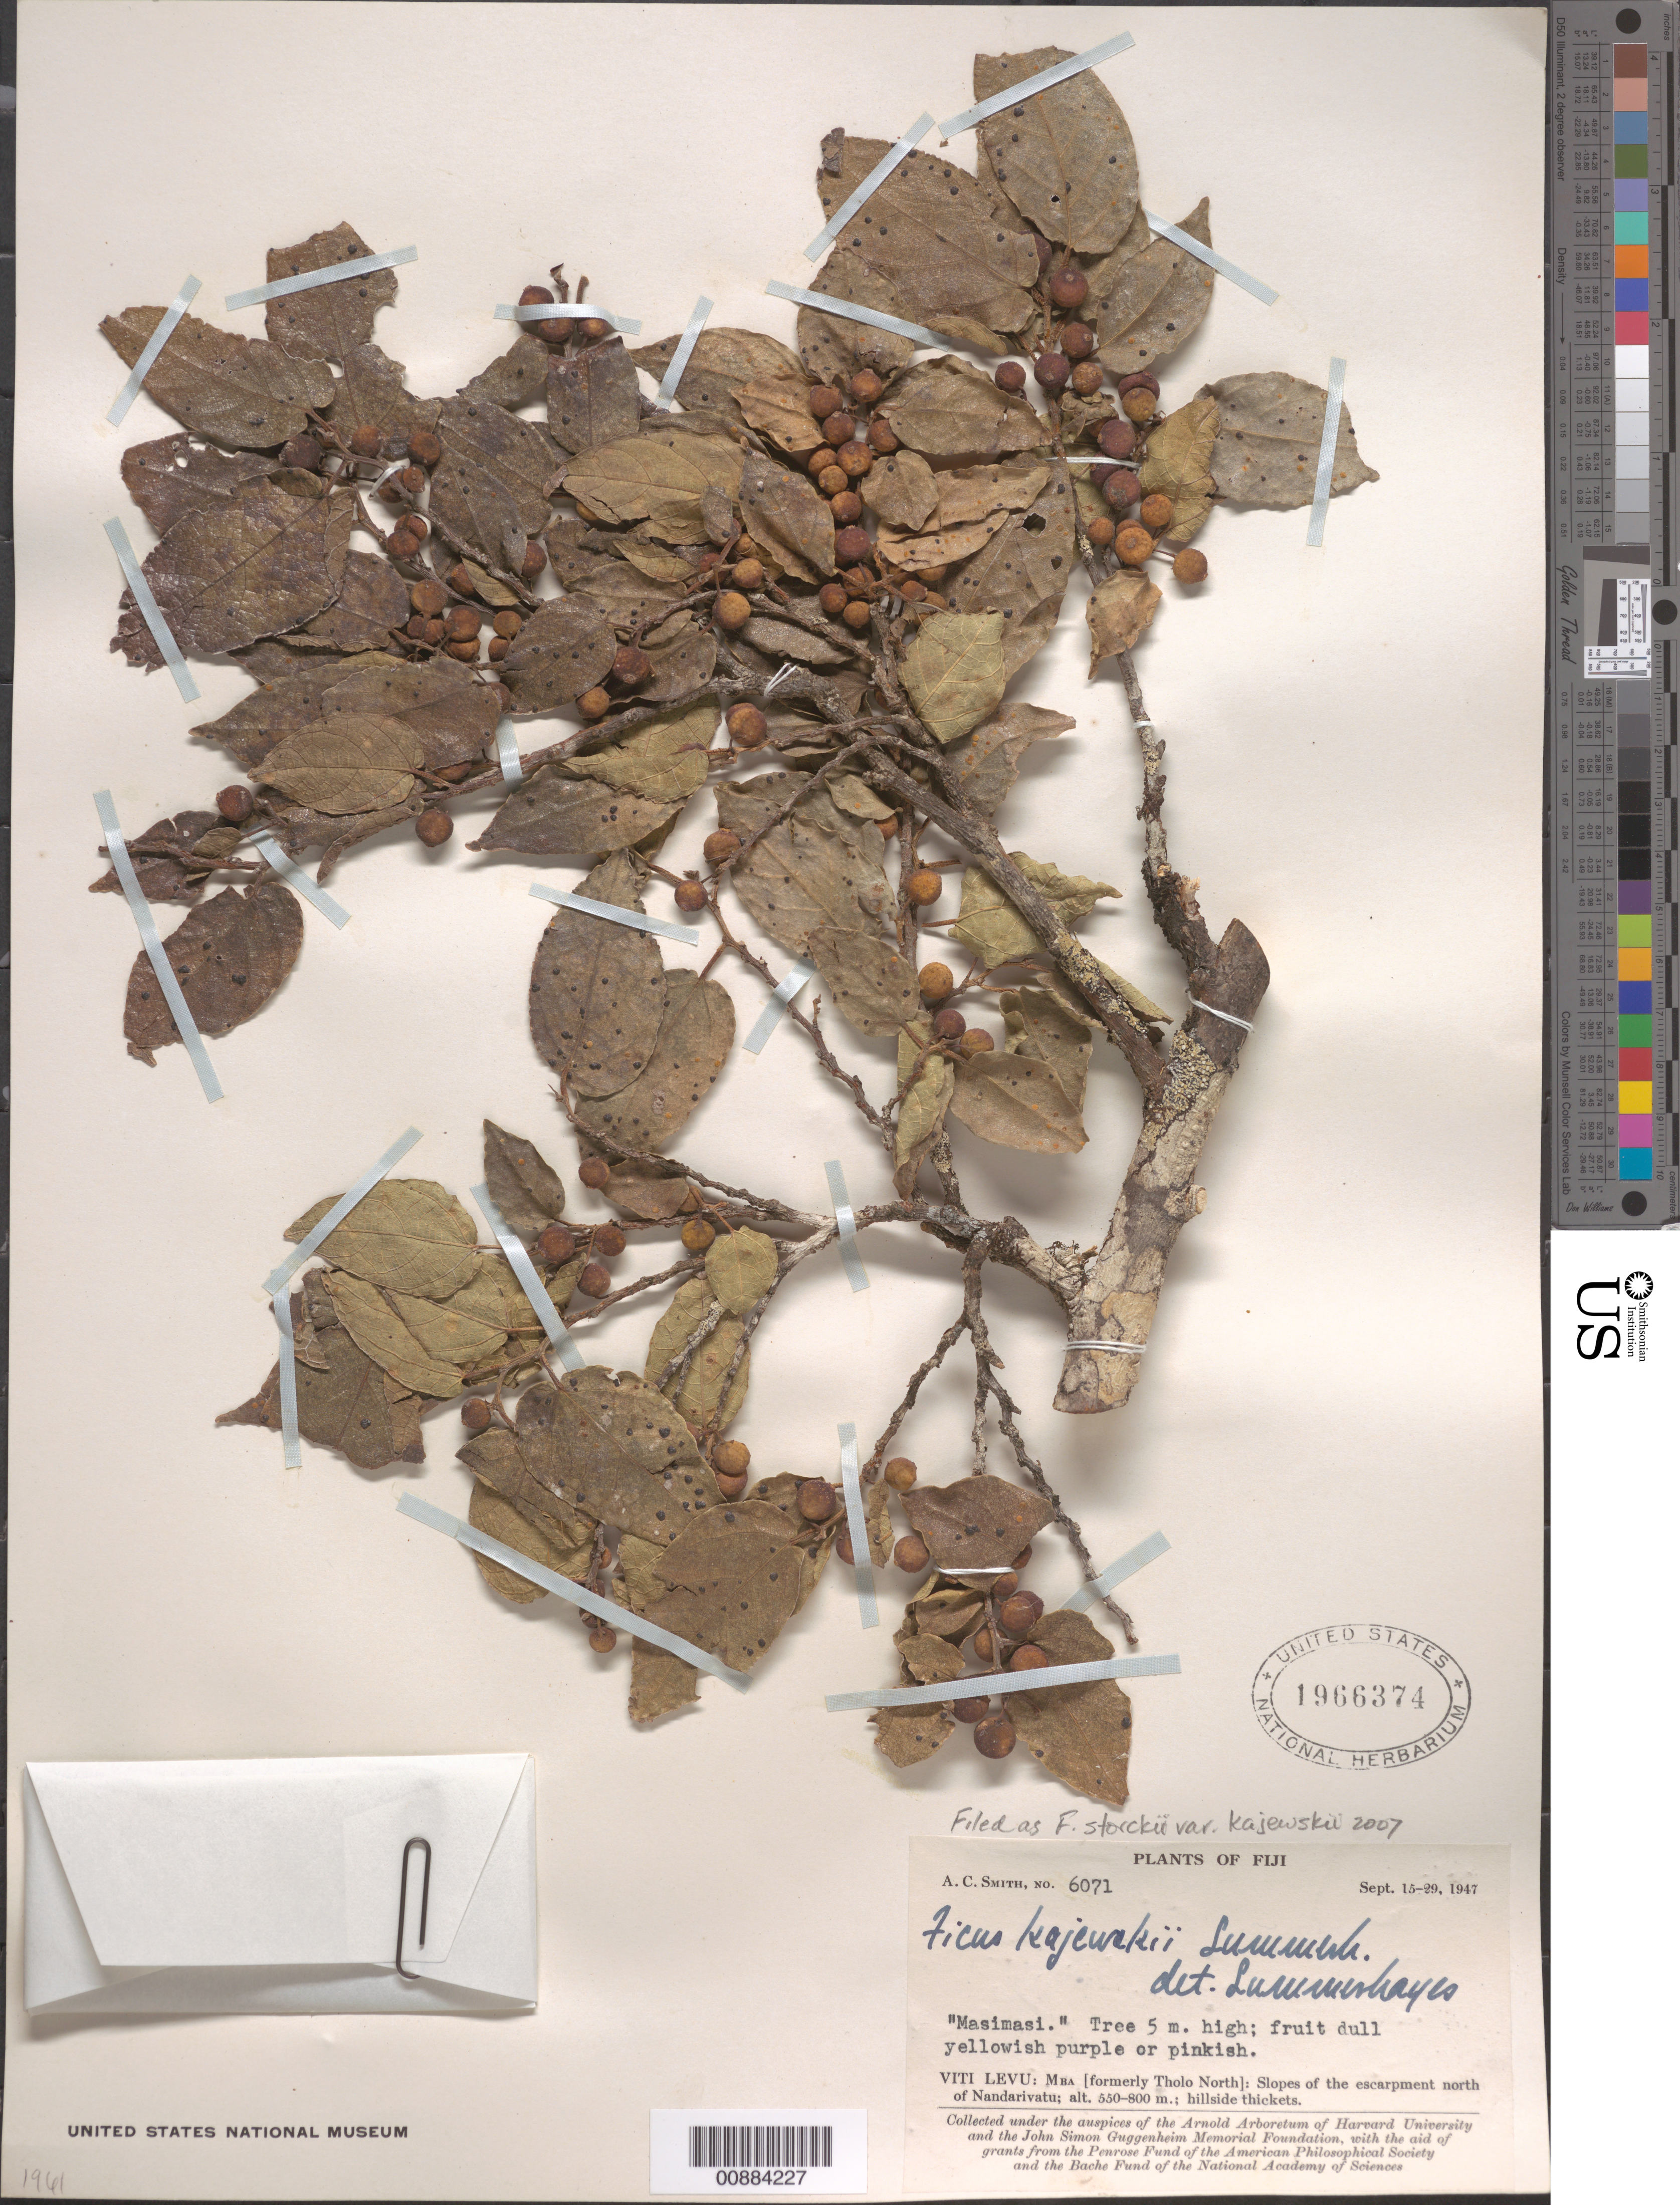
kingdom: Plantae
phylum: Tracheophyta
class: Magnoliopsida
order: Rosales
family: Moraceae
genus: Ficus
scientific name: Ficus storckii var. kajewskii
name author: Seem.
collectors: C. A. Smith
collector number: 6071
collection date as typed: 29 Sep 1942 to 15 Sep 1947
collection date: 1942-09-29/1947-09-15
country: Fiji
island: Viti Levu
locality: Mba (formerly Tholo North): slopes of escarpment N of Nandarivatu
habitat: hillside thickets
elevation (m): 550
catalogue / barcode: US 1966374